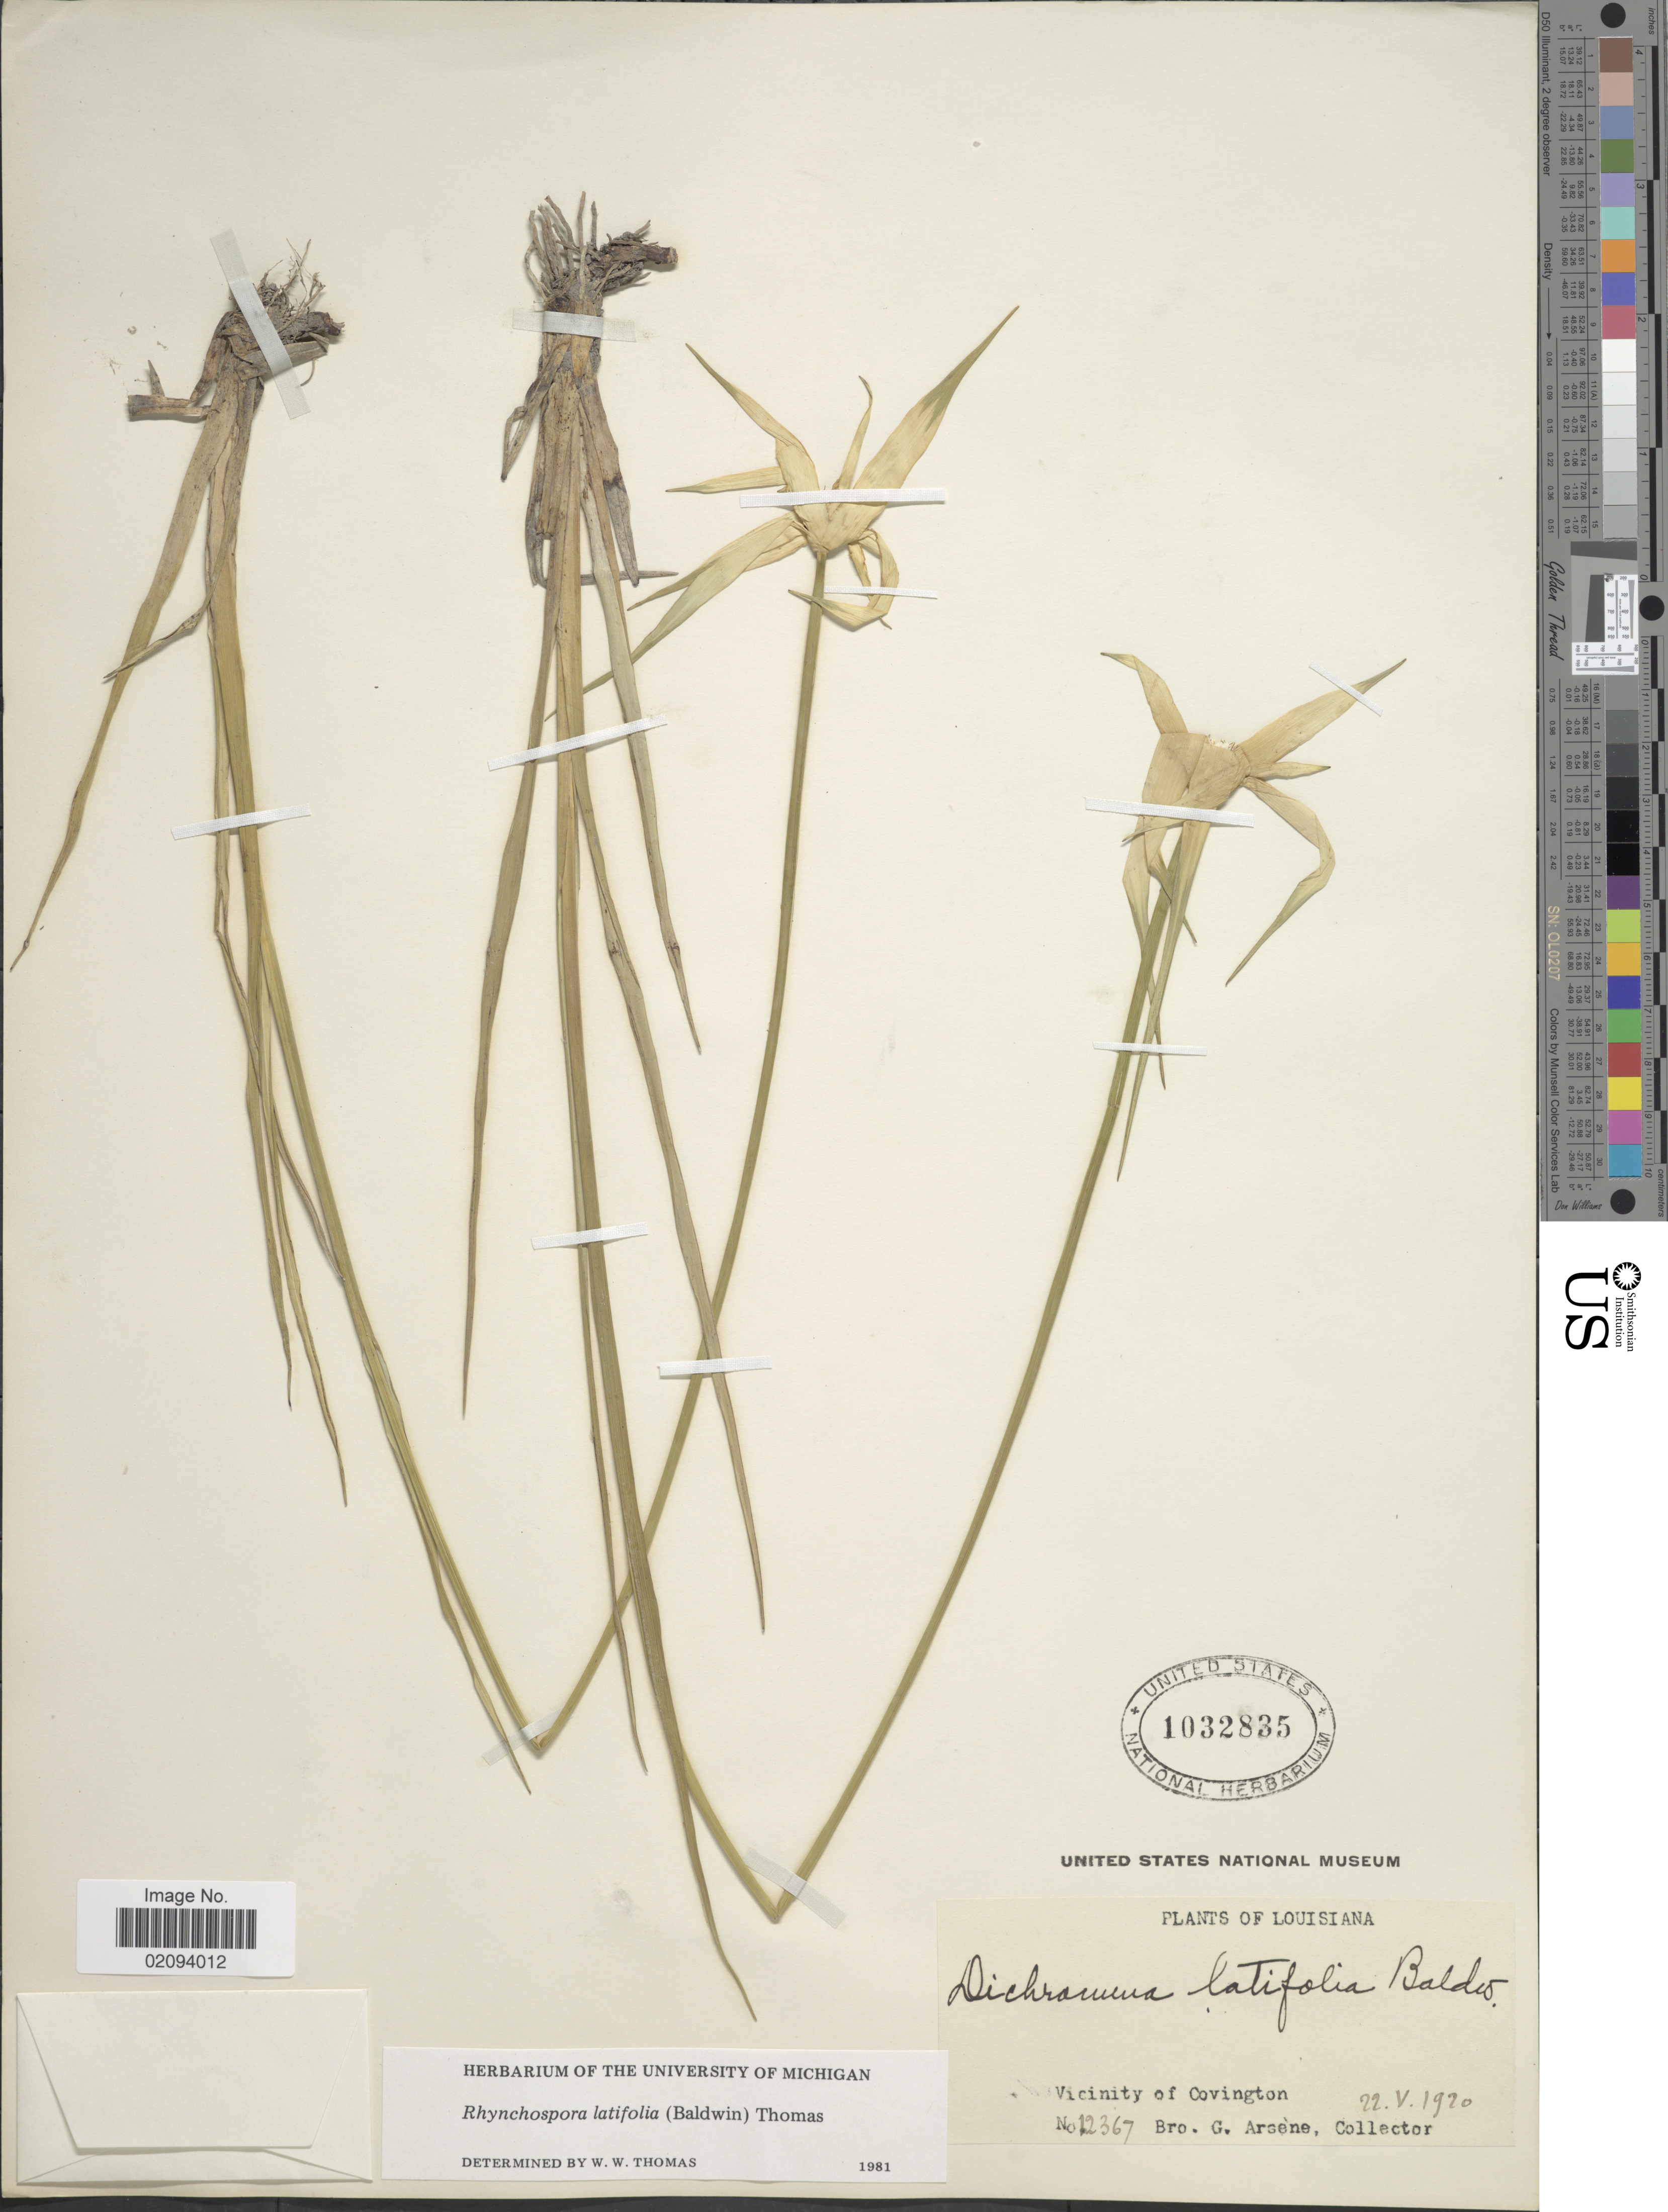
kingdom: Plantae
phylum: Tracheophyta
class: Liliopsida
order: Poales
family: Cyperaceae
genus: Rhynchospora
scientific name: Rhynchospora latifolia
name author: (Baldwin ex Elliott) W.W. Thomas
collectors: Bro. G. Arsène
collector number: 12367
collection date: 1920-05-22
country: United States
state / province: Louisiana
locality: Vicinity of Covington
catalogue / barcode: US 1032835